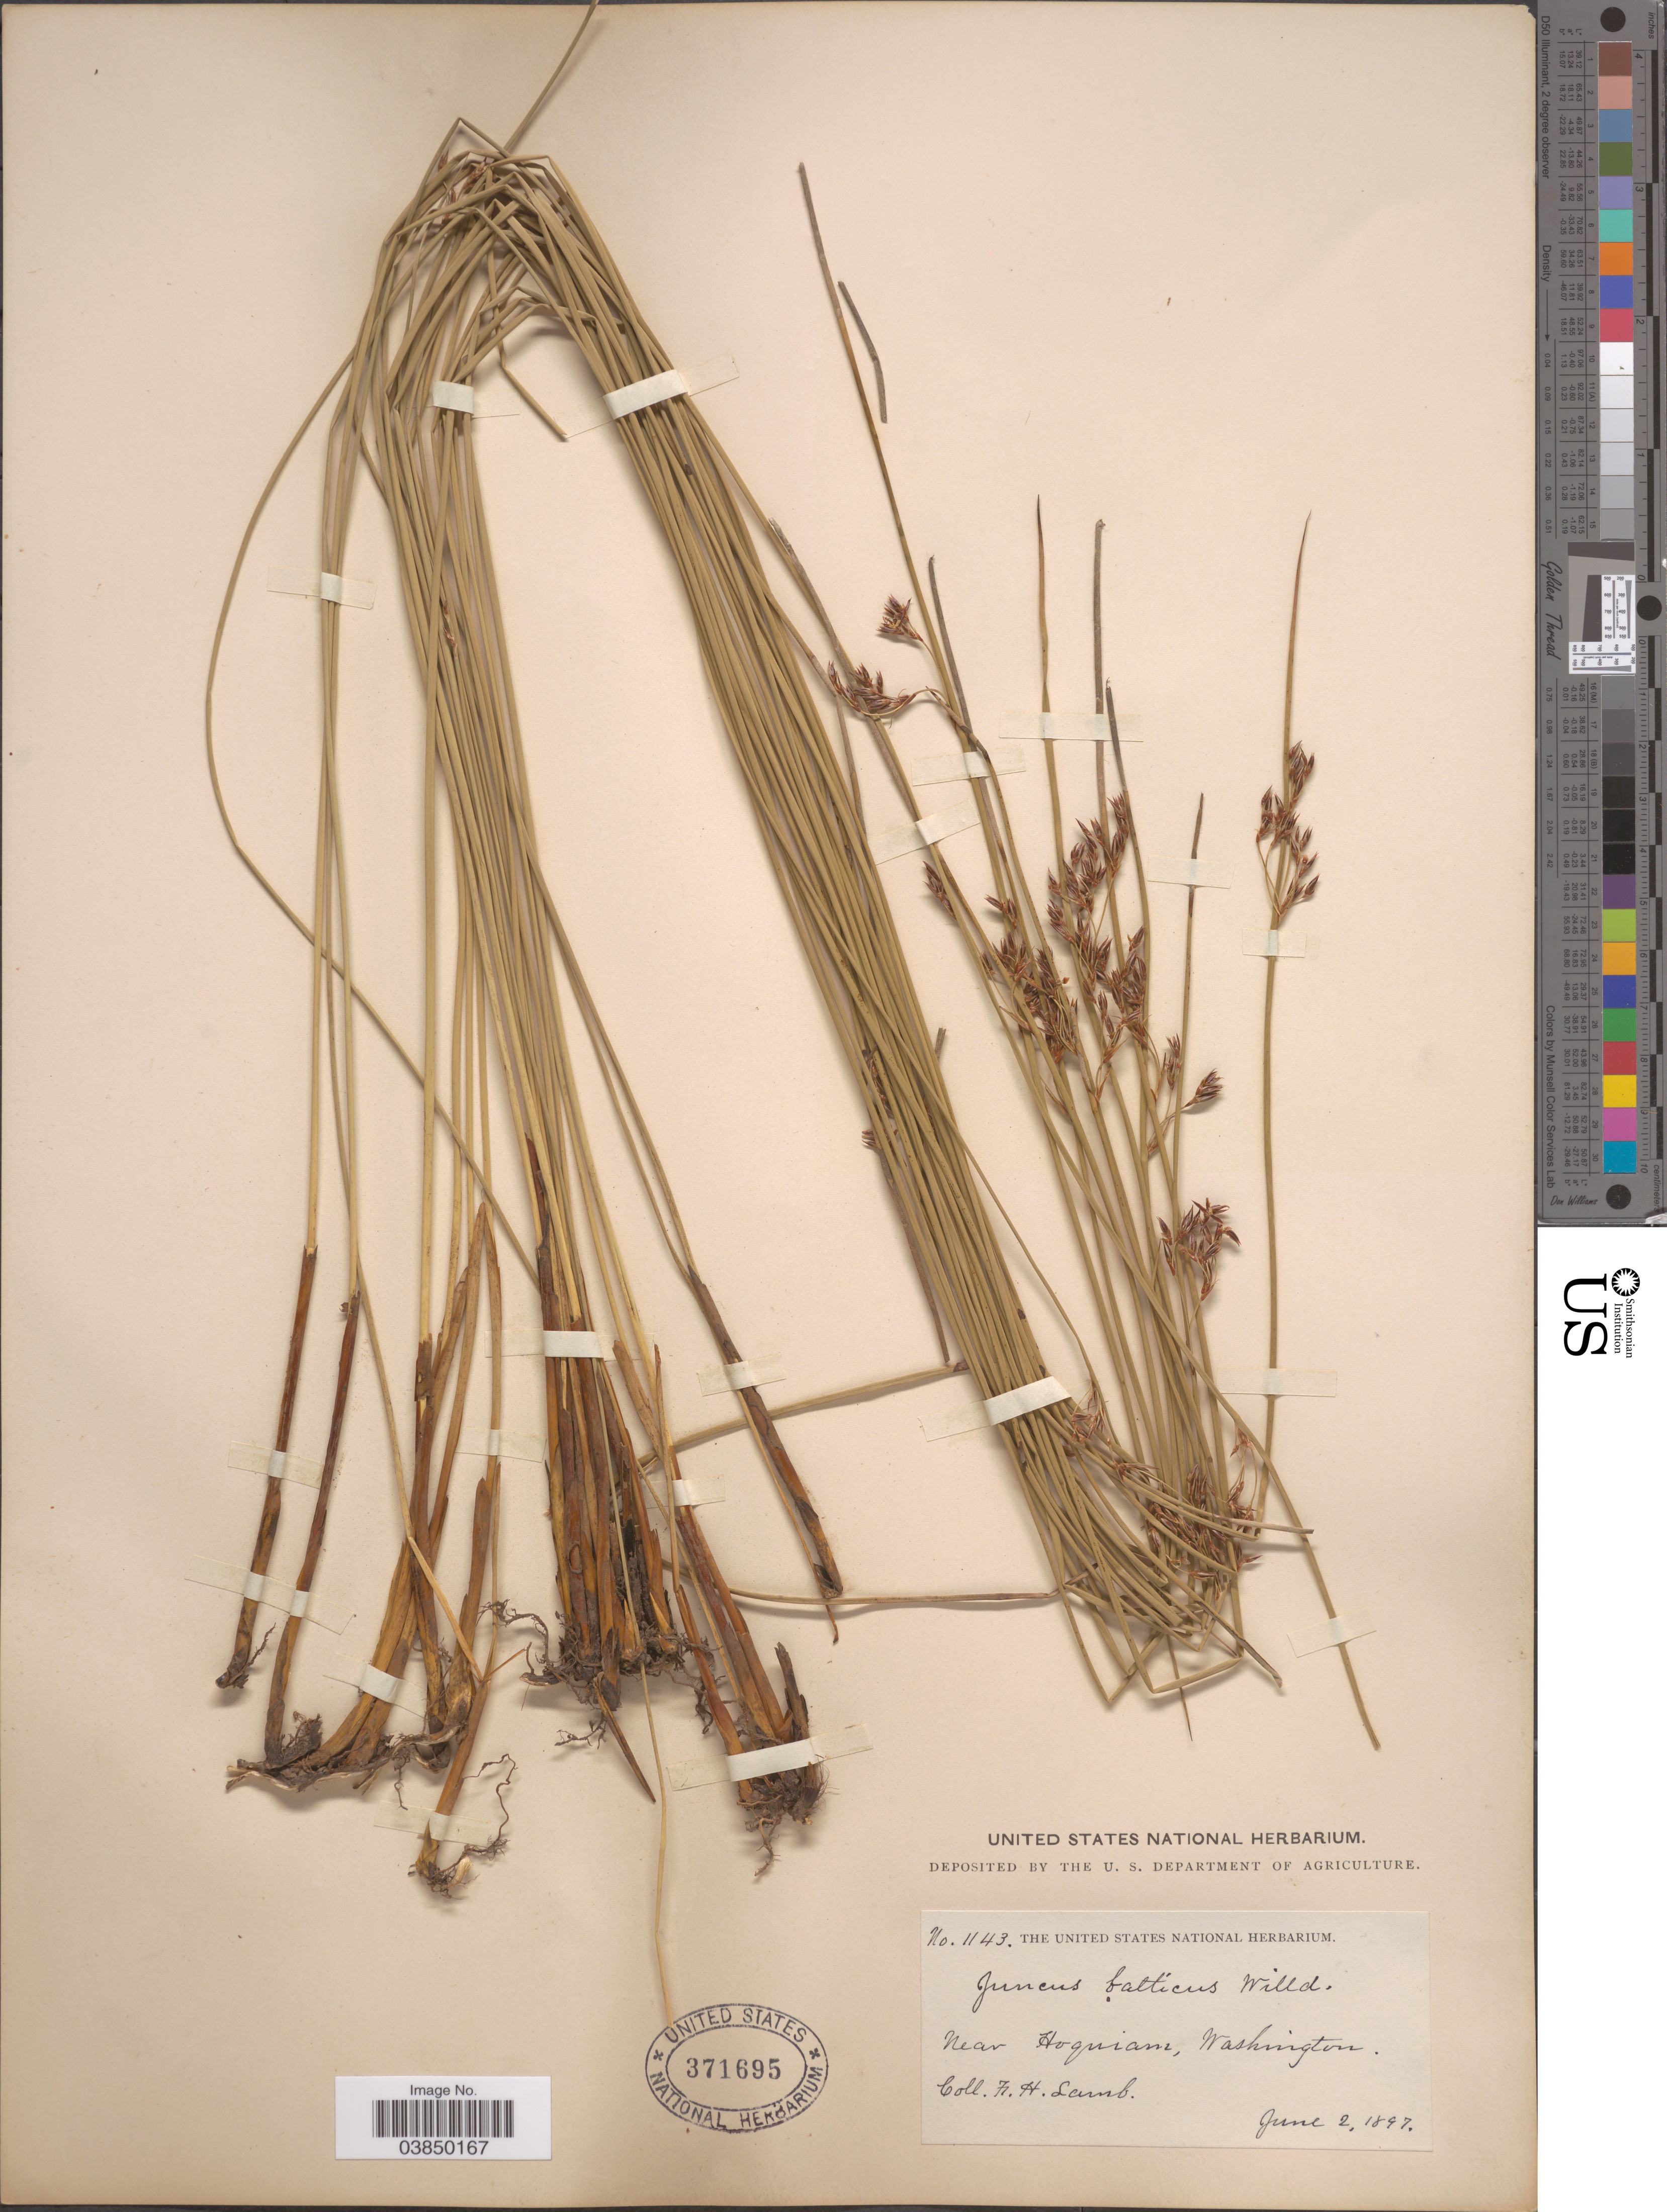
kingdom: Plantae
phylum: Tracheophyta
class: Liliopsida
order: Poales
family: Juncaceae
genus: Juncus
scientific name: Juncus balticus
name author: Willd.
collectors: F. H. Lamb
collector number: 1143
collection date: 1897-06-02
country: United States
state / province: Washington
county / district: Grays Harbor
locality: Near Hoquiam.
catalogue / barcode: US 371695